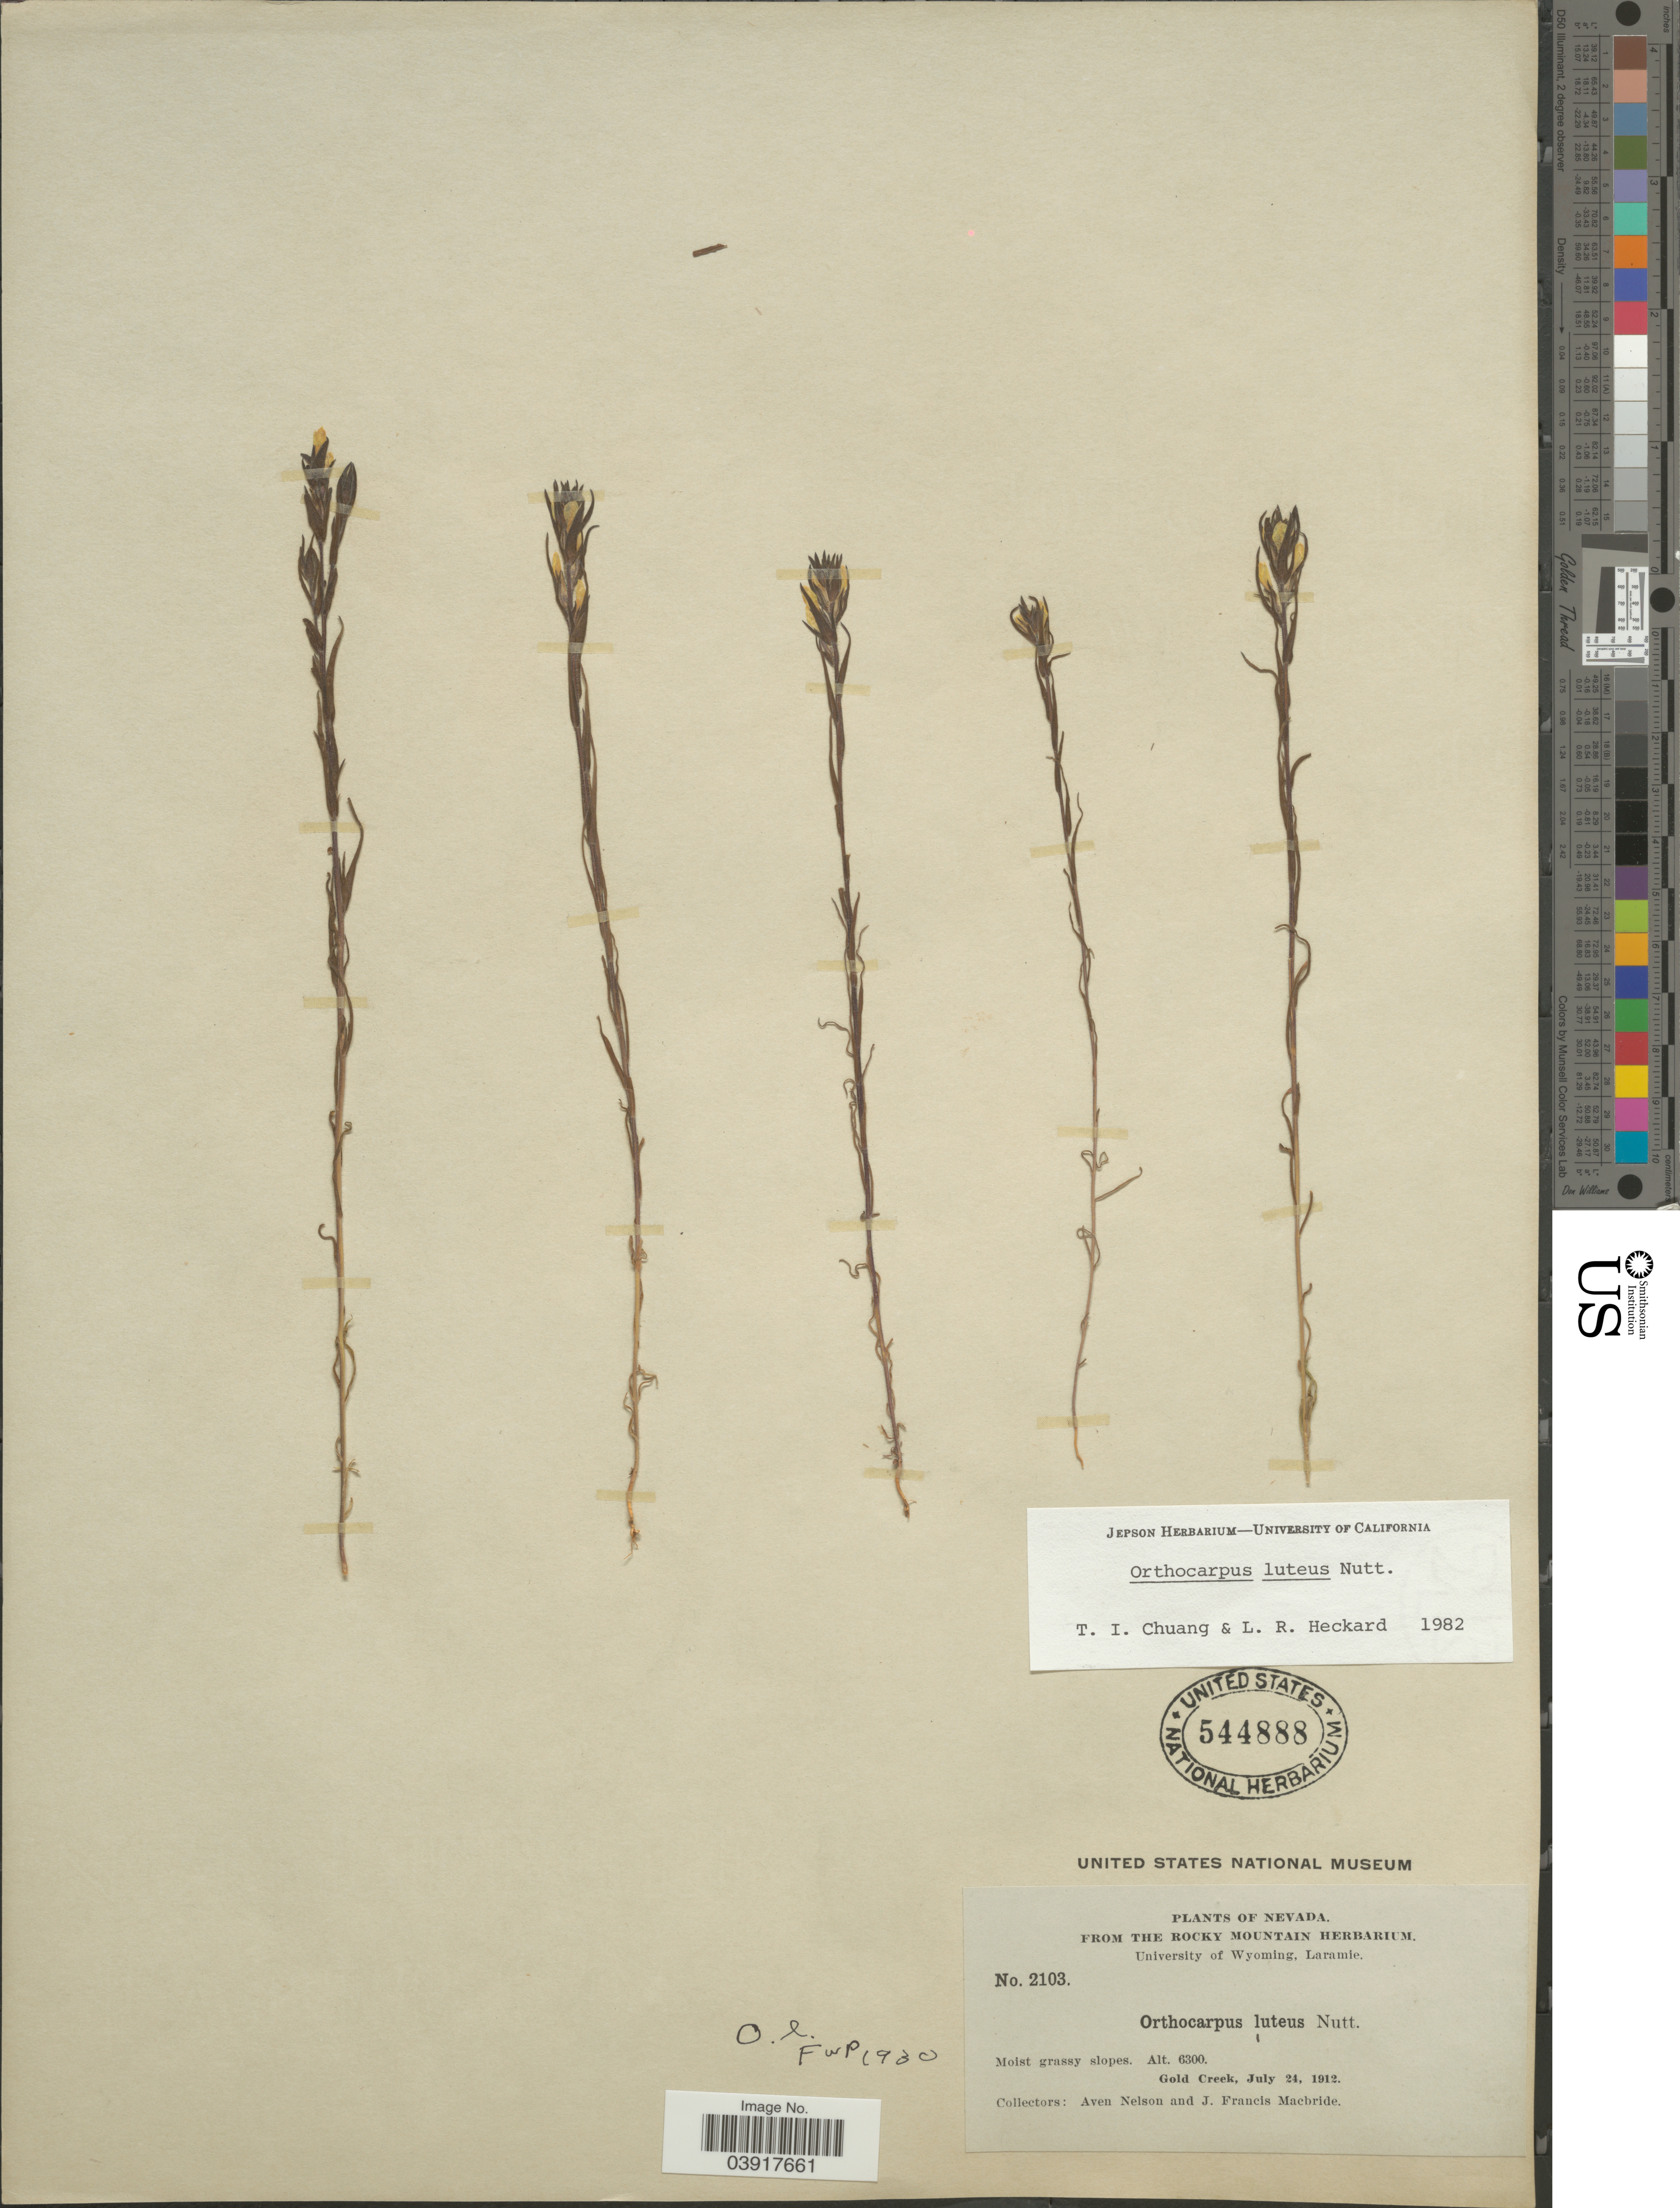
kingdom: Plantae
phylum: Tracheophyta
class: Magnoliopsida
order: Lamiales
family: Orobanchaceae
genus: Orthocarpus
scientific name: Orthocarpus luteus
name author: Nutt.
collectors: A. Nelson & J. F. Macbride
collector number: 2103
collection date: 1912-07-24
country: United States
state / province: Nevada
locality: Gold Creek.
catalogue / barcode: US 544888